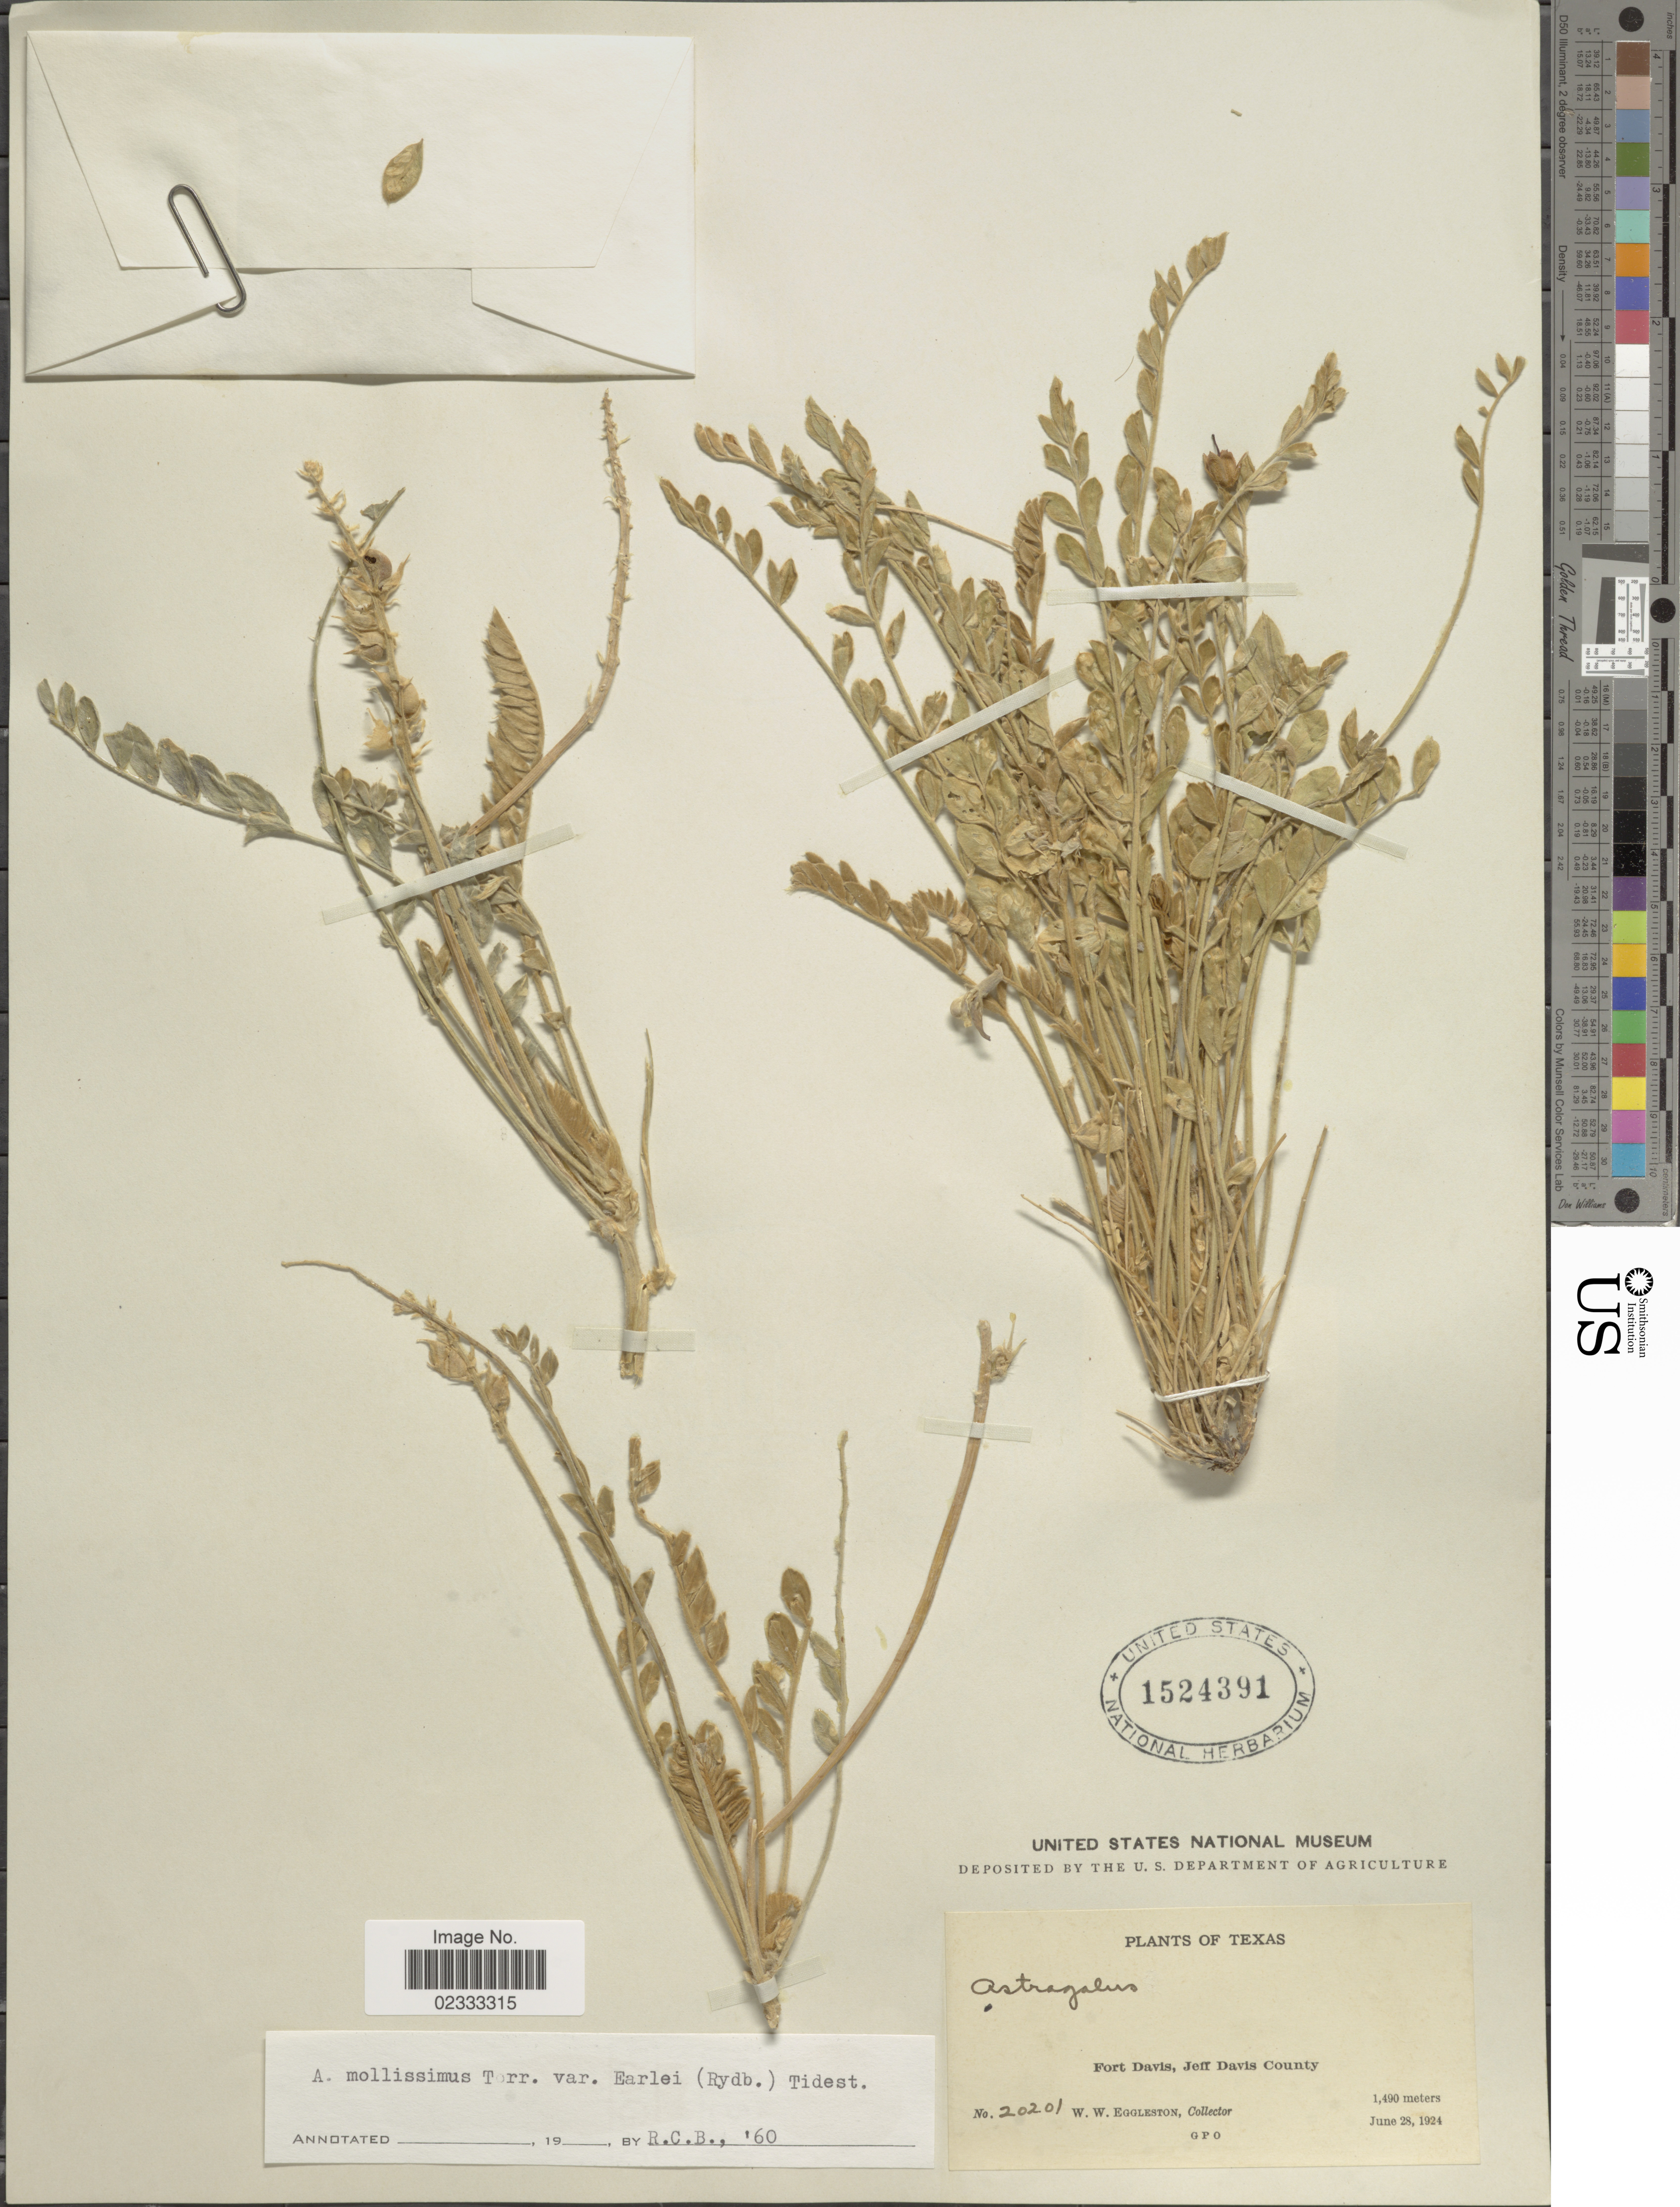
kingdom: Plantae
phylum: Tracheophyta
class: Magnoliopsida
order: Fabales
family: Fabaceae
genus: Astragalus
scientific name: Astragalus mollissimus var. earlei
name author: (Greene ex Rydb.) Tidestr.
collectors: W. W. Eggleston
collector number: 20201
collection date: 1924-06-28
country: United States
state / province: Texas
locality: Fort Davis, Jeff Davis County.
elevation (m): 1490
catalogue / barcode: US 1524391